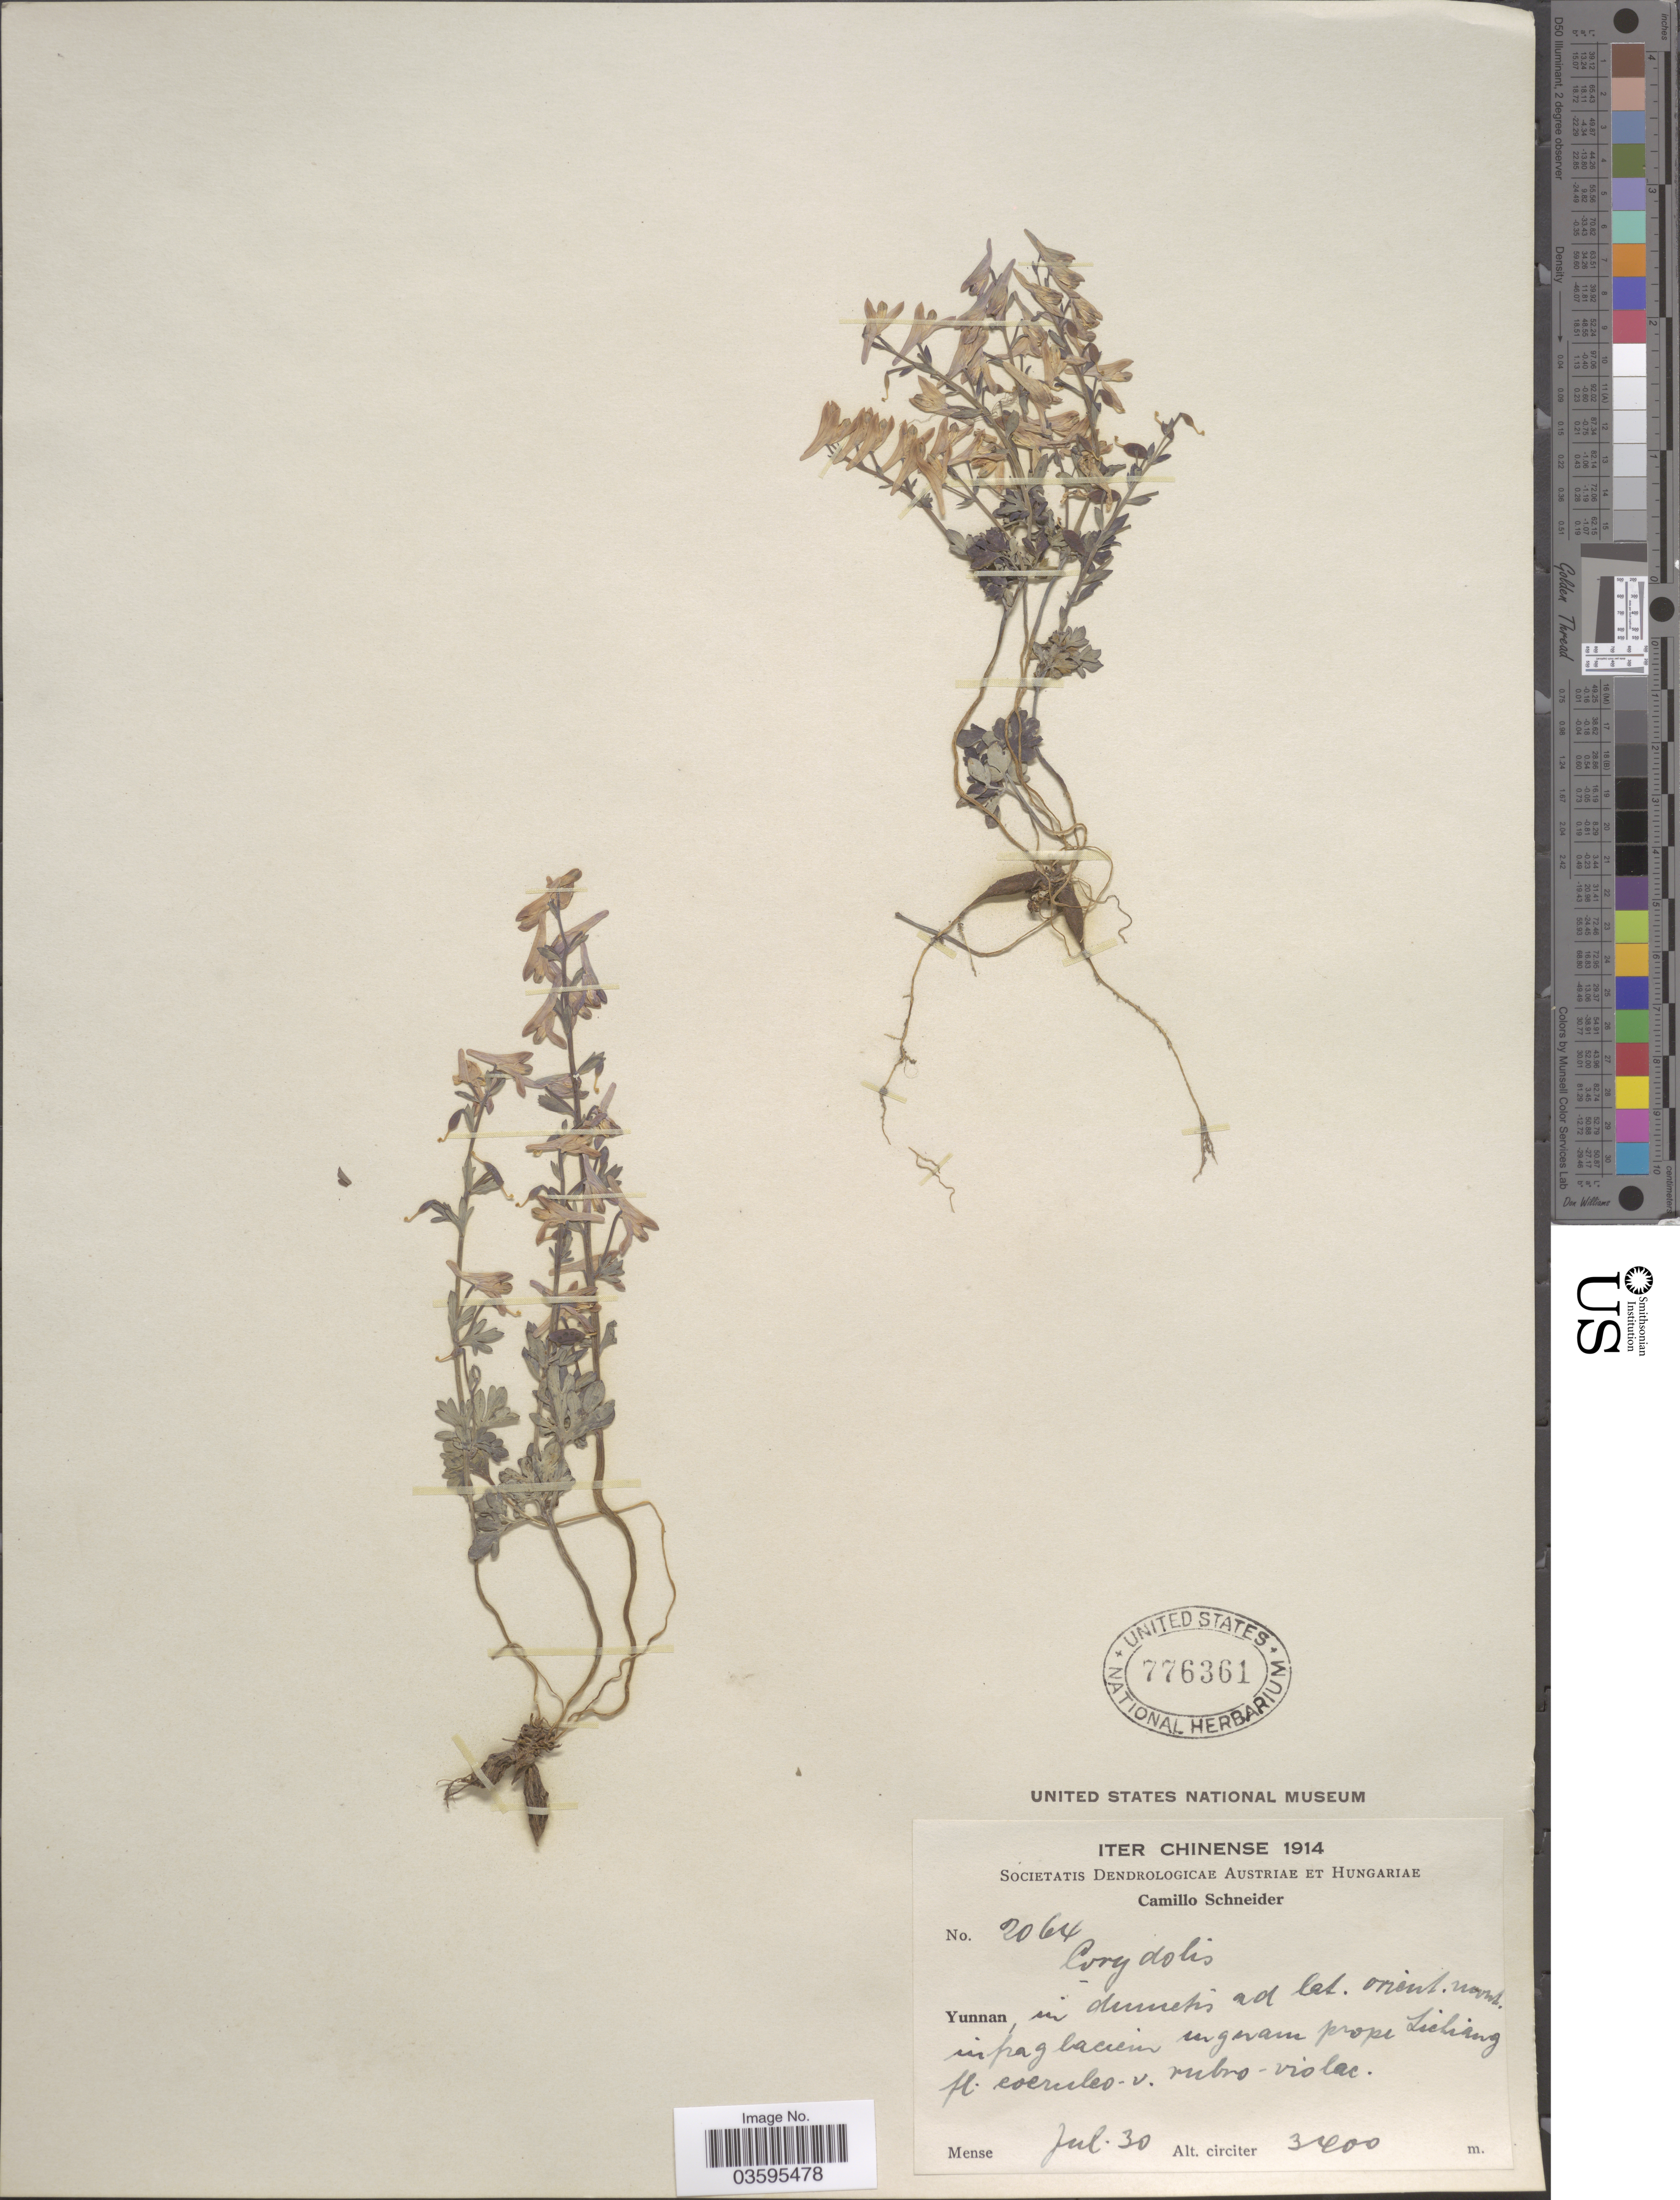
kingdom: Plantae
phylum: Tracheophyta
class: Magnoliopsida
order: Ranunculales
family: Papaveraceae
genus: Corydalis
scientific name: Corydalis sp.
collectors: C. K. Schneider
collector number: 2064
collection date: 1914-07-30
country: China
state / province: Yunnan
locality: Prope Lichiang.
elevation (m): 3400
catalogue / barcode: US 776361